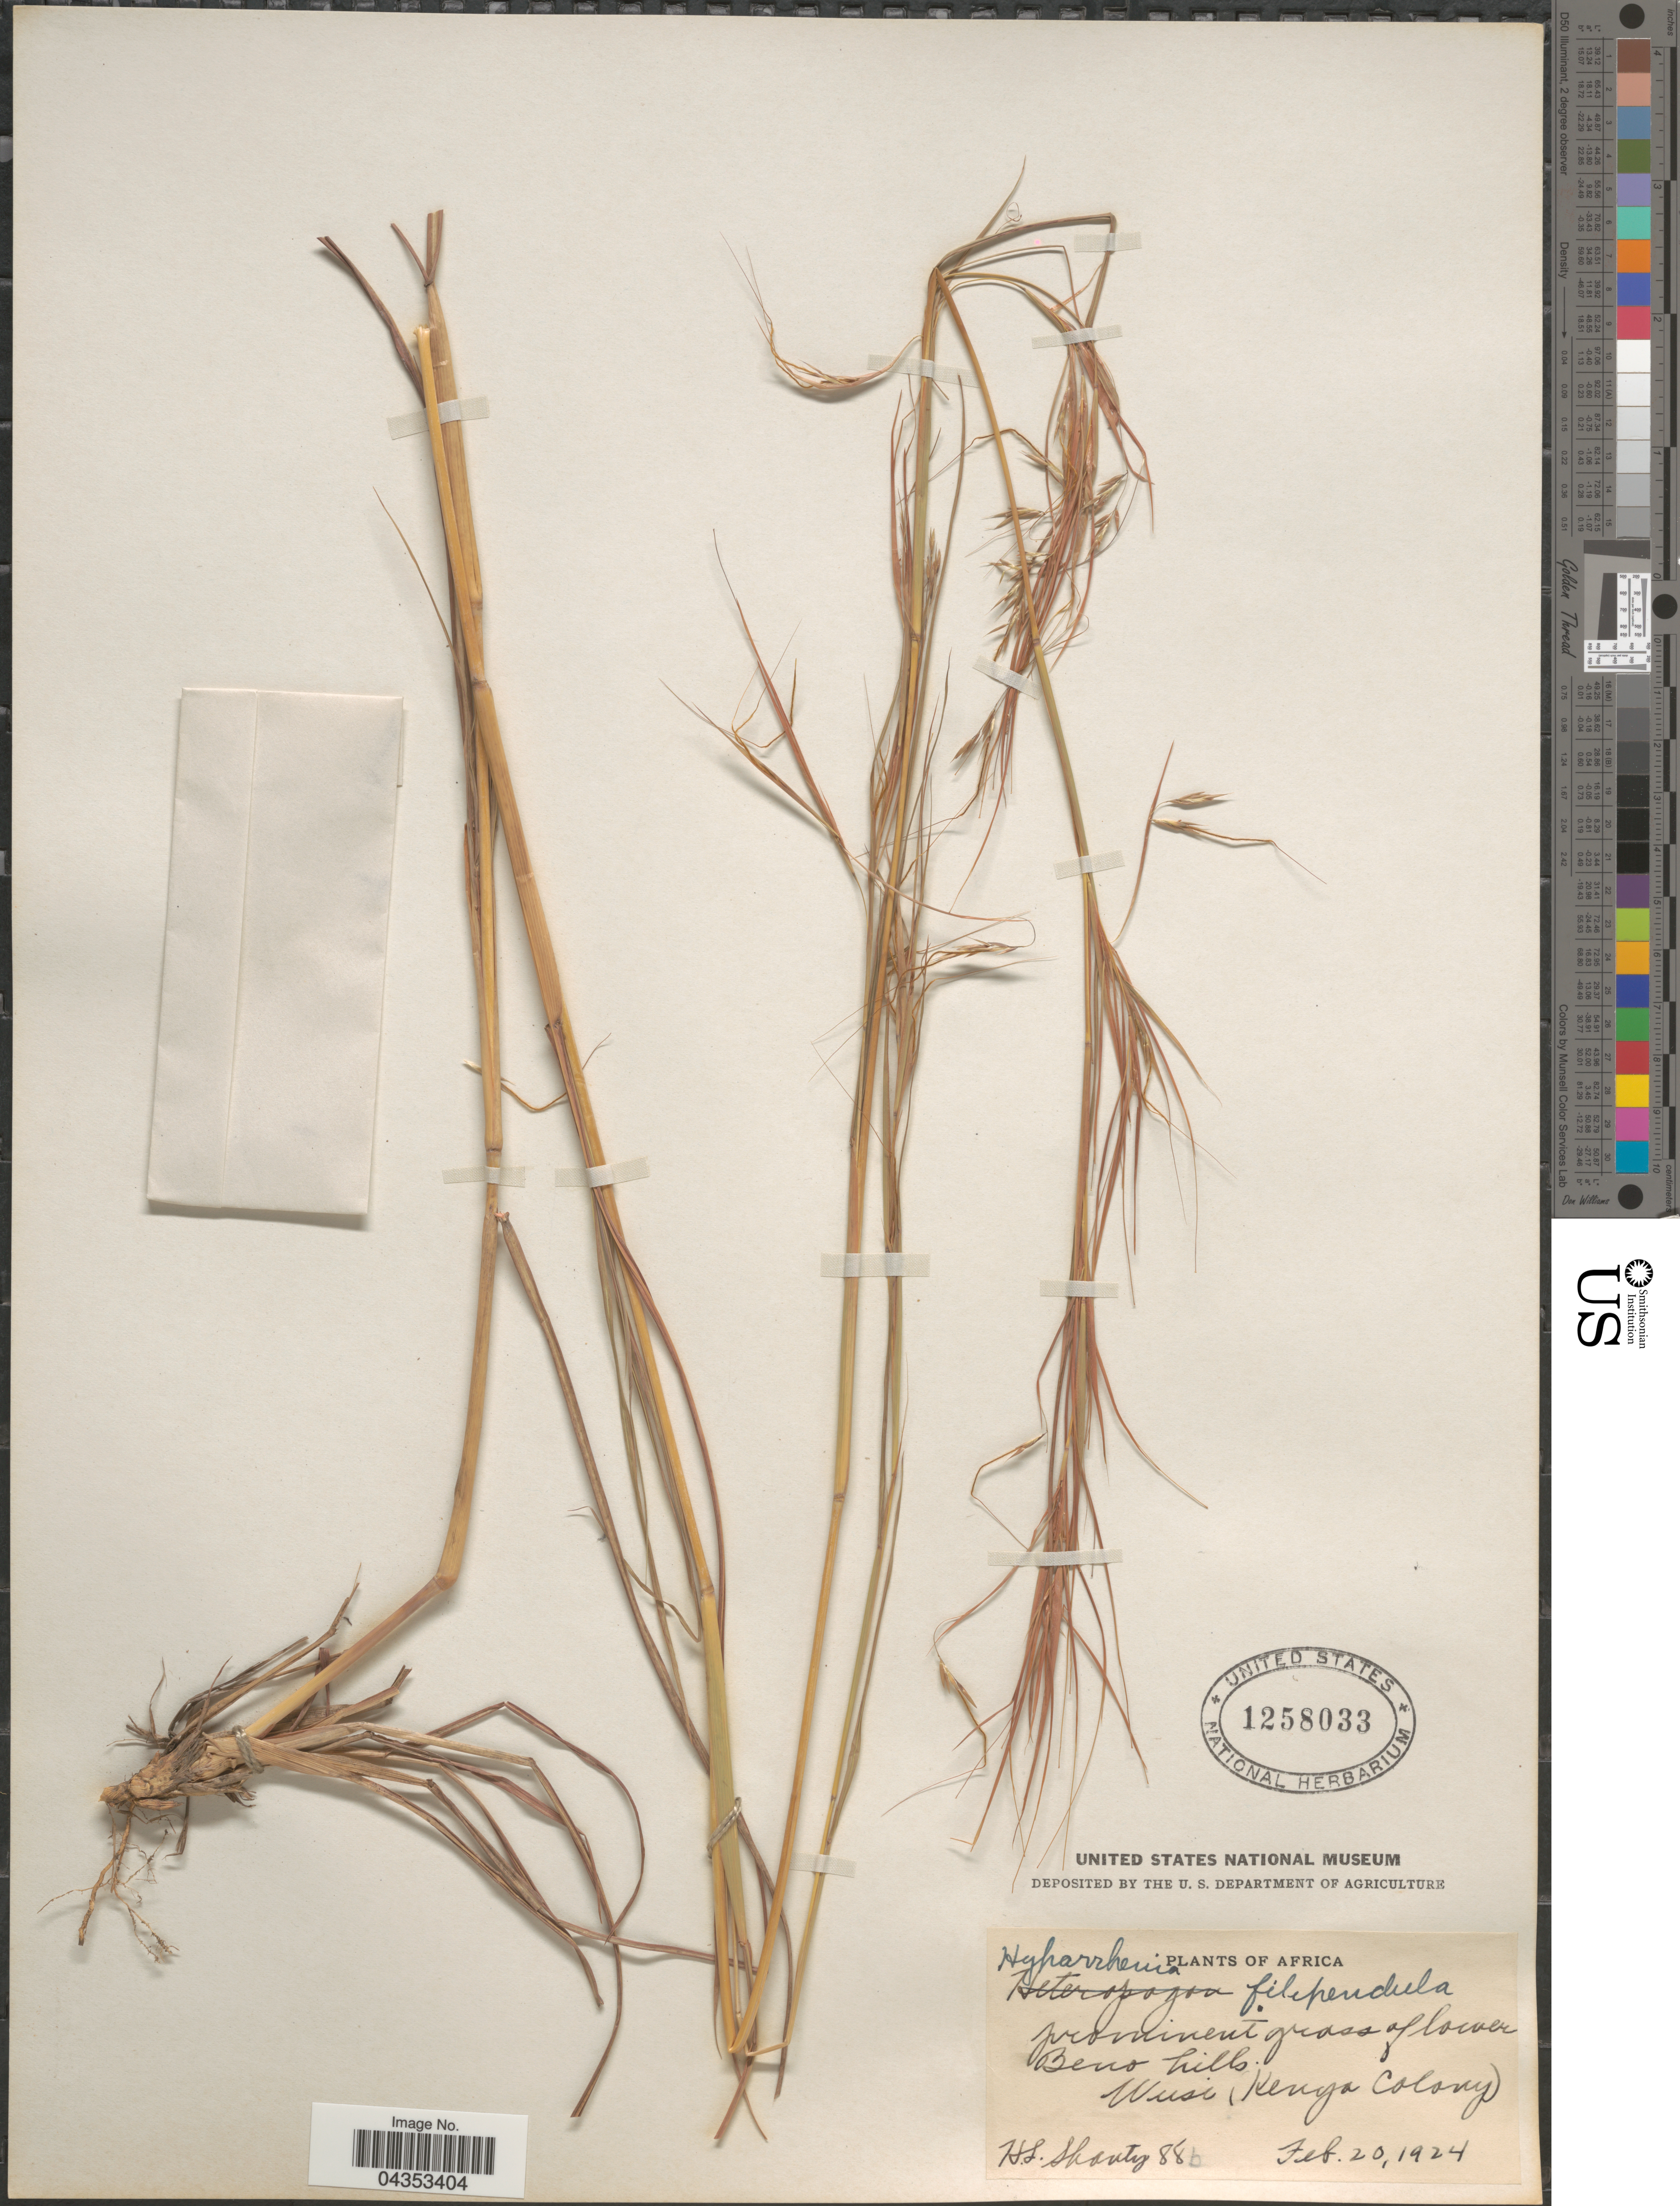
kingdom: Plantae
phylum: Tracheophyta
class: Liliopsida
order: Poales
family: Poaceae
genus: Hyparrhenia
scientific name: Hyparrhenia filipendula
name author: (Hochr.) Stapf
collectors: H. Shantz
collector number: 88b?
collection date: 1924-02-20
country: Kenya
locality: Lower Beno hills. Wusi (Kenya Colony).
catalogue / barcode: US 1258033